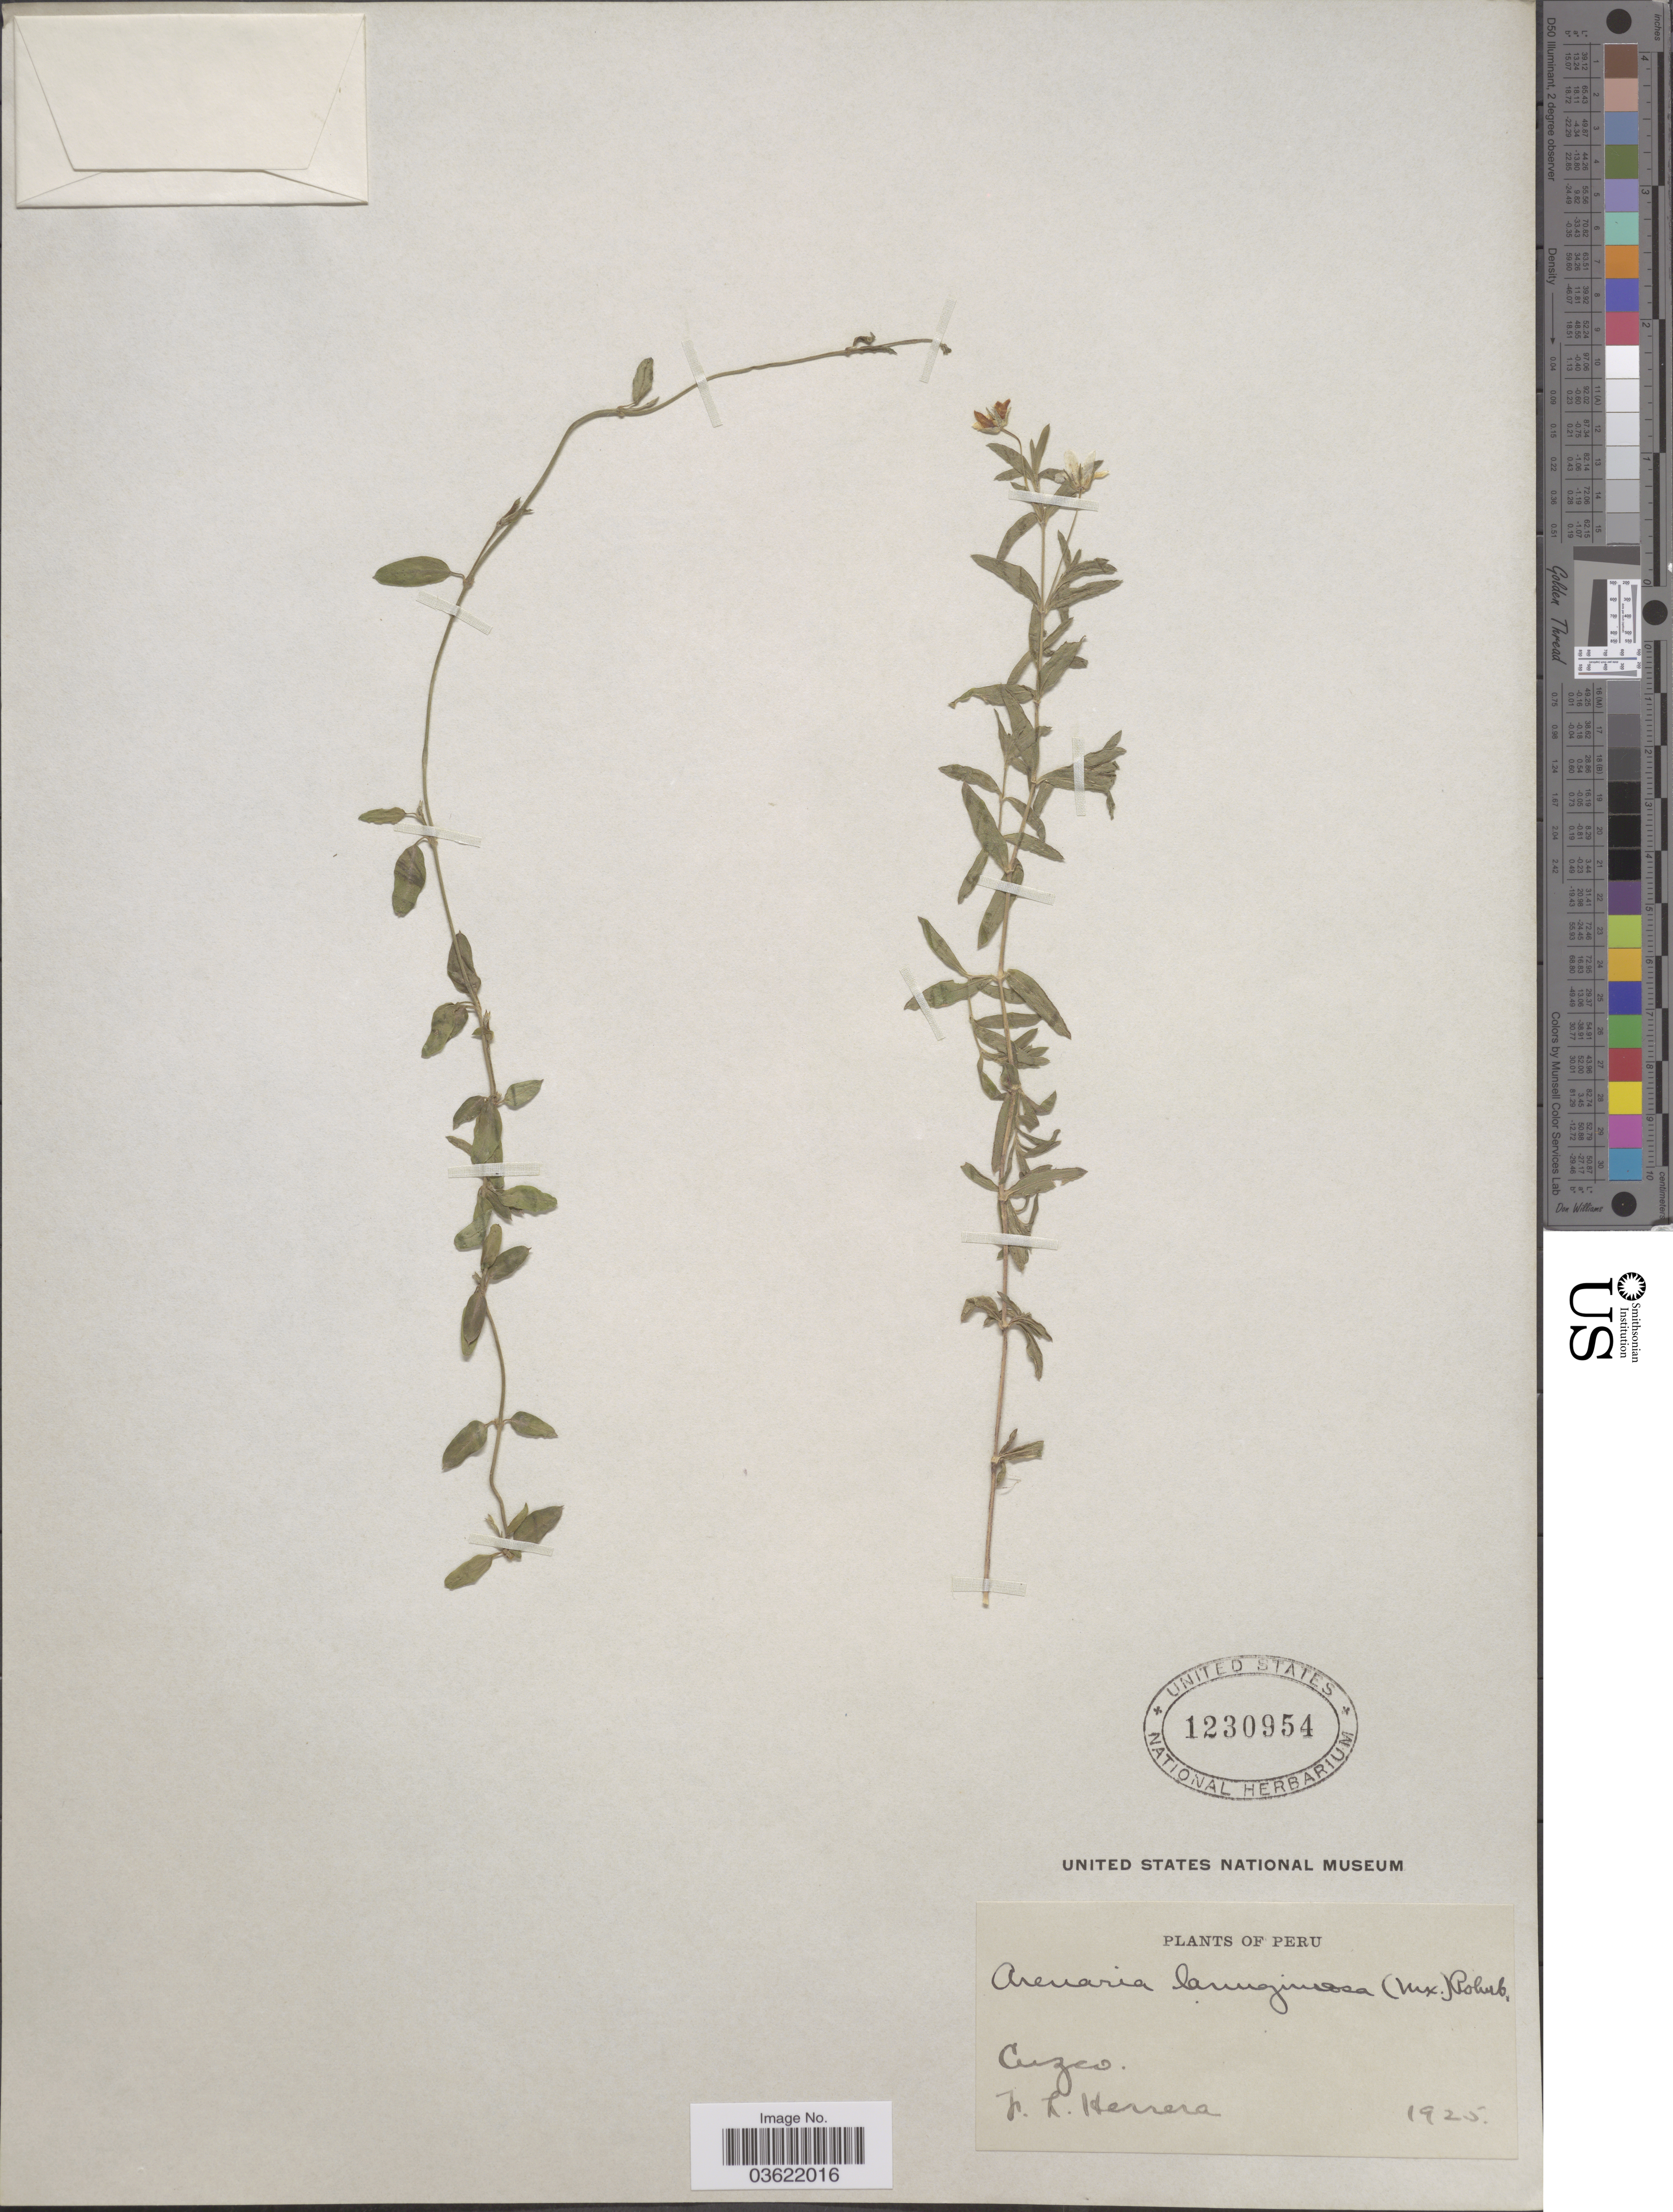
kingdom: Plantae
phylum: Tracheophyta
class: Magnoliopsida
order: Caryophyllales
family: Caryophyllaceae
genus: Arenaria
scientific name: Arenaria lanuginosa var. megalantha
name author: Rohrb.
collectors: F. L. Herrera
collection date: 1925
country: Peru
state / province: Cusco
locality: Cuzco.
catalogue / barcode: US 1230954